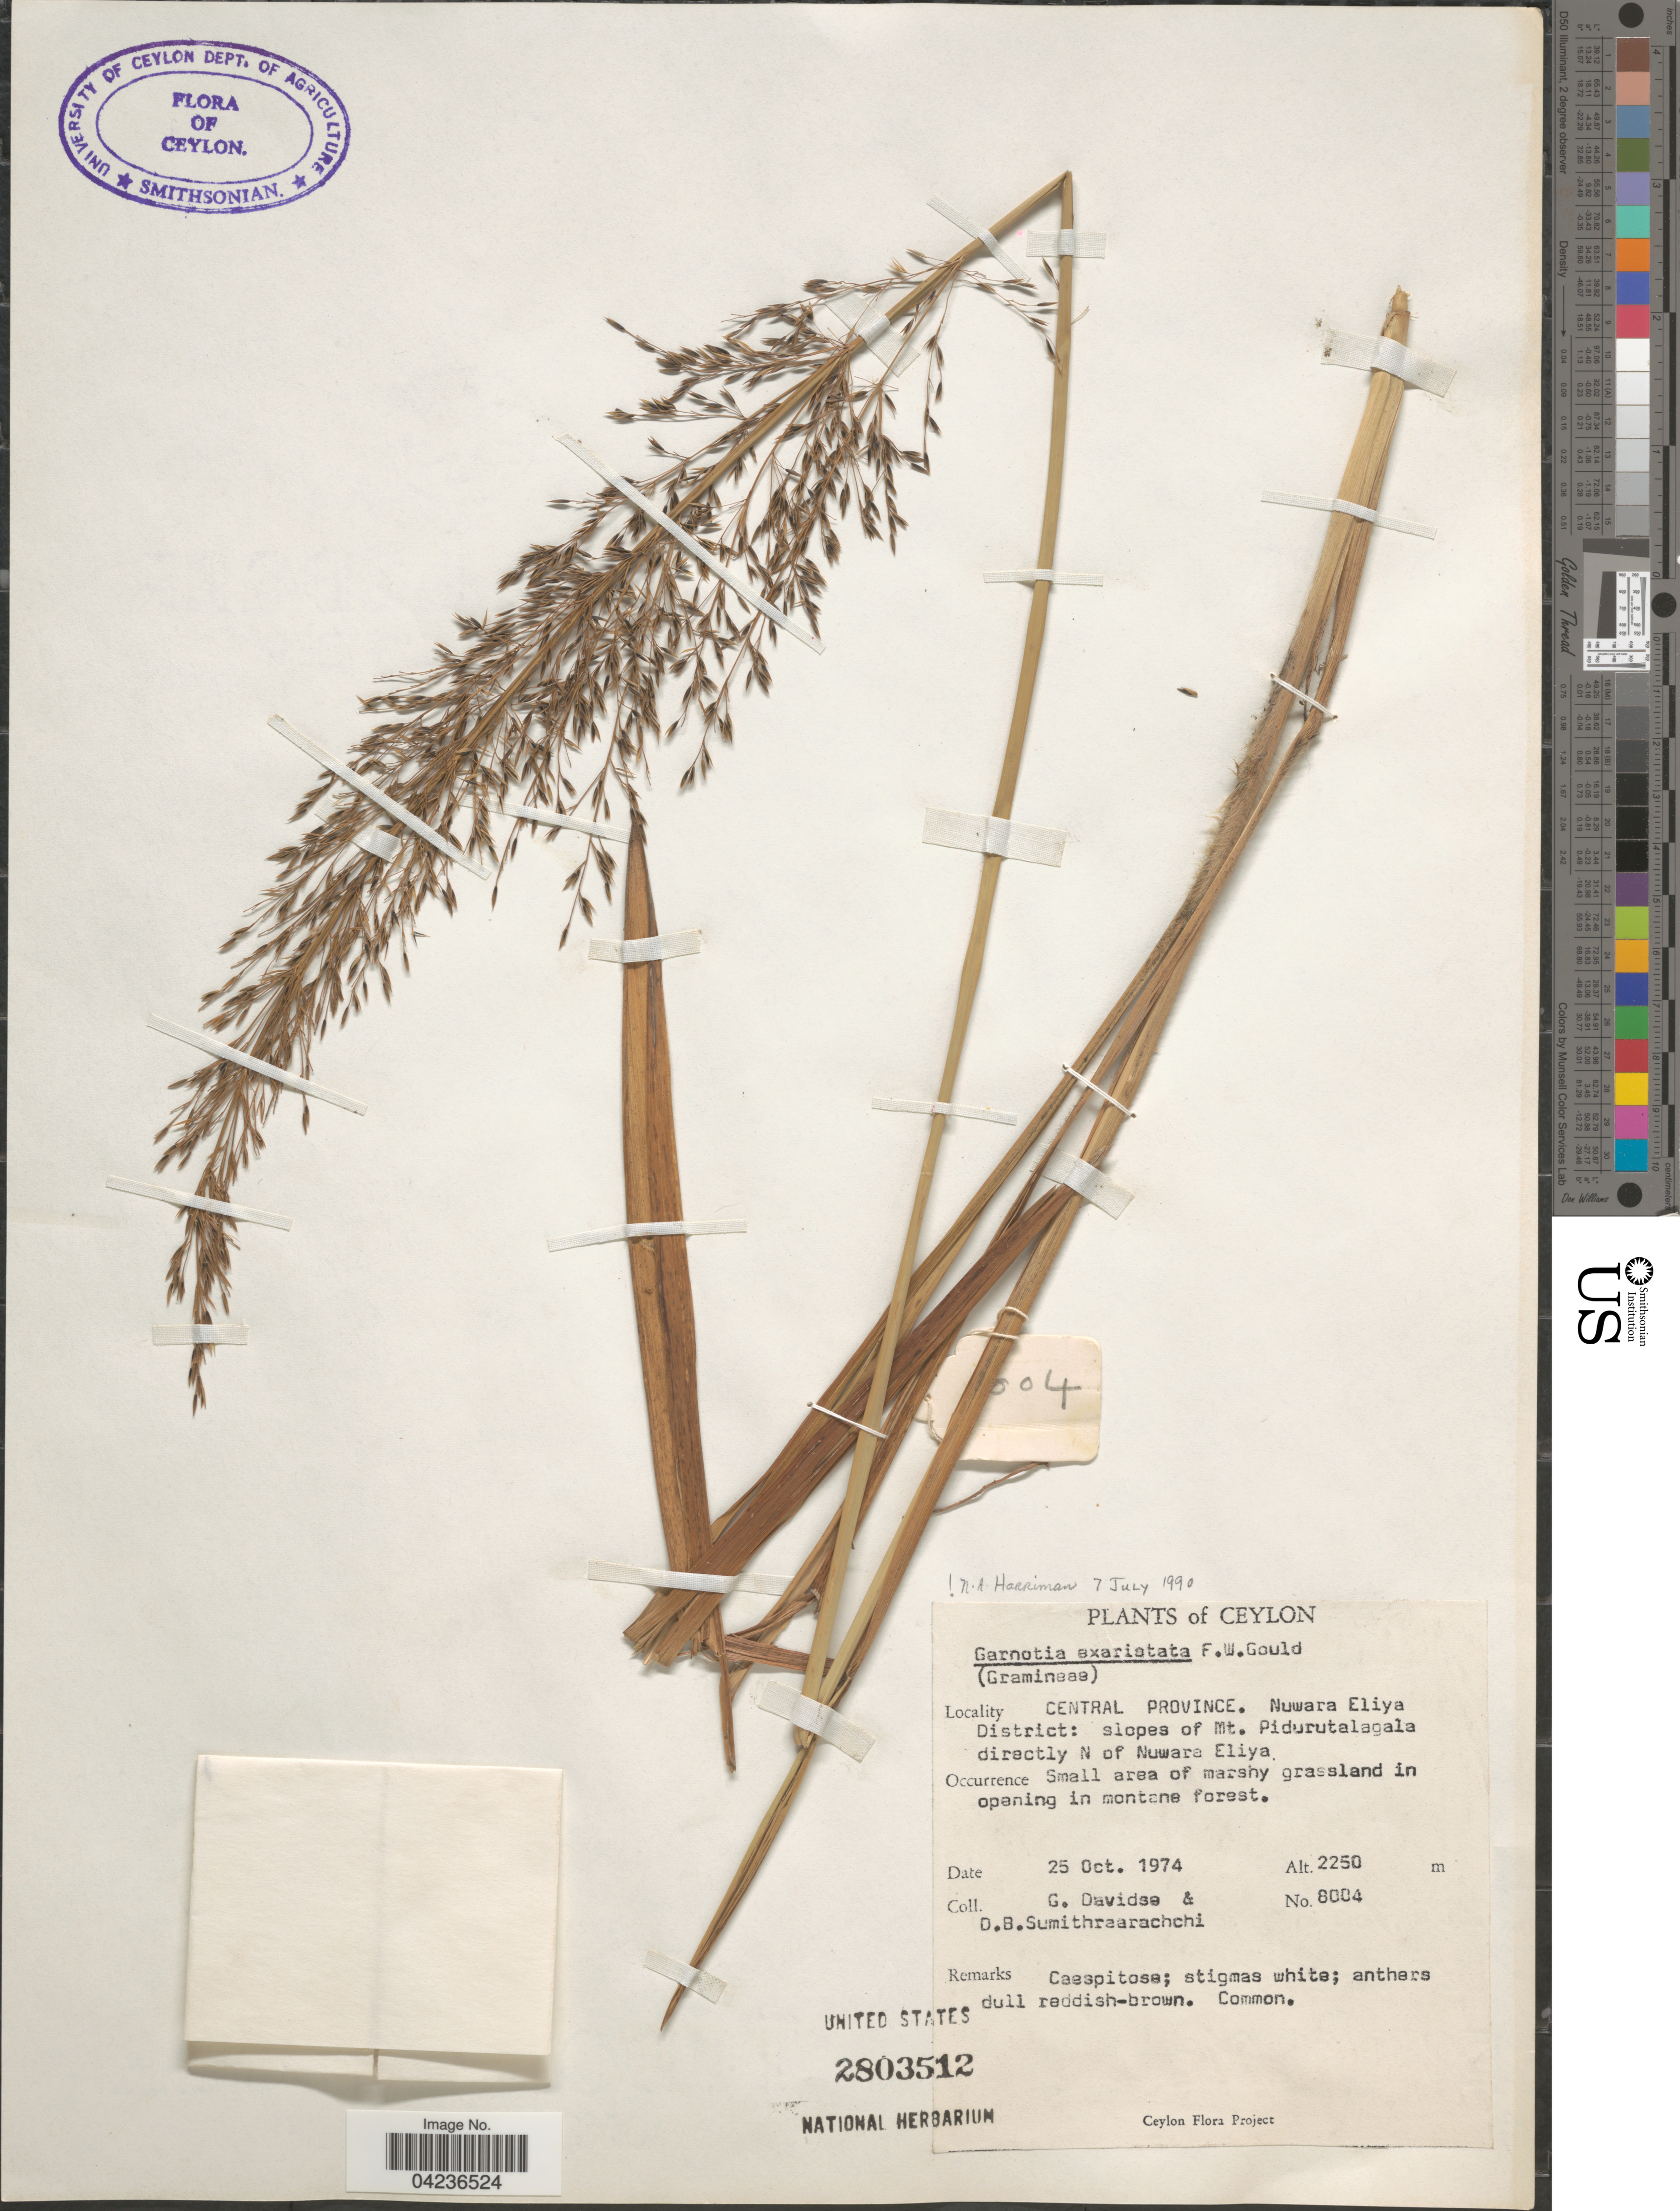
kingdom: Plantae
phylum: Tracheophyta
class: Liliopsida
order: Poales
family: Poaceae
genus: Garnotia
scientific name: Garnotia exaristata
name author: Gould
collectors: G. Davidse & D. B. Sumithraarachchi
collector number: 8004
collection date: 1974-10-25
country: Sri Lanka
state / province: Central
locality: Ceylon. Nuwara Eliya District: slopes of Mt. Pidurutalagala directly N of Nuwara Eliya.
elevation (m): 2250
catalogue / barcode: US 2803512